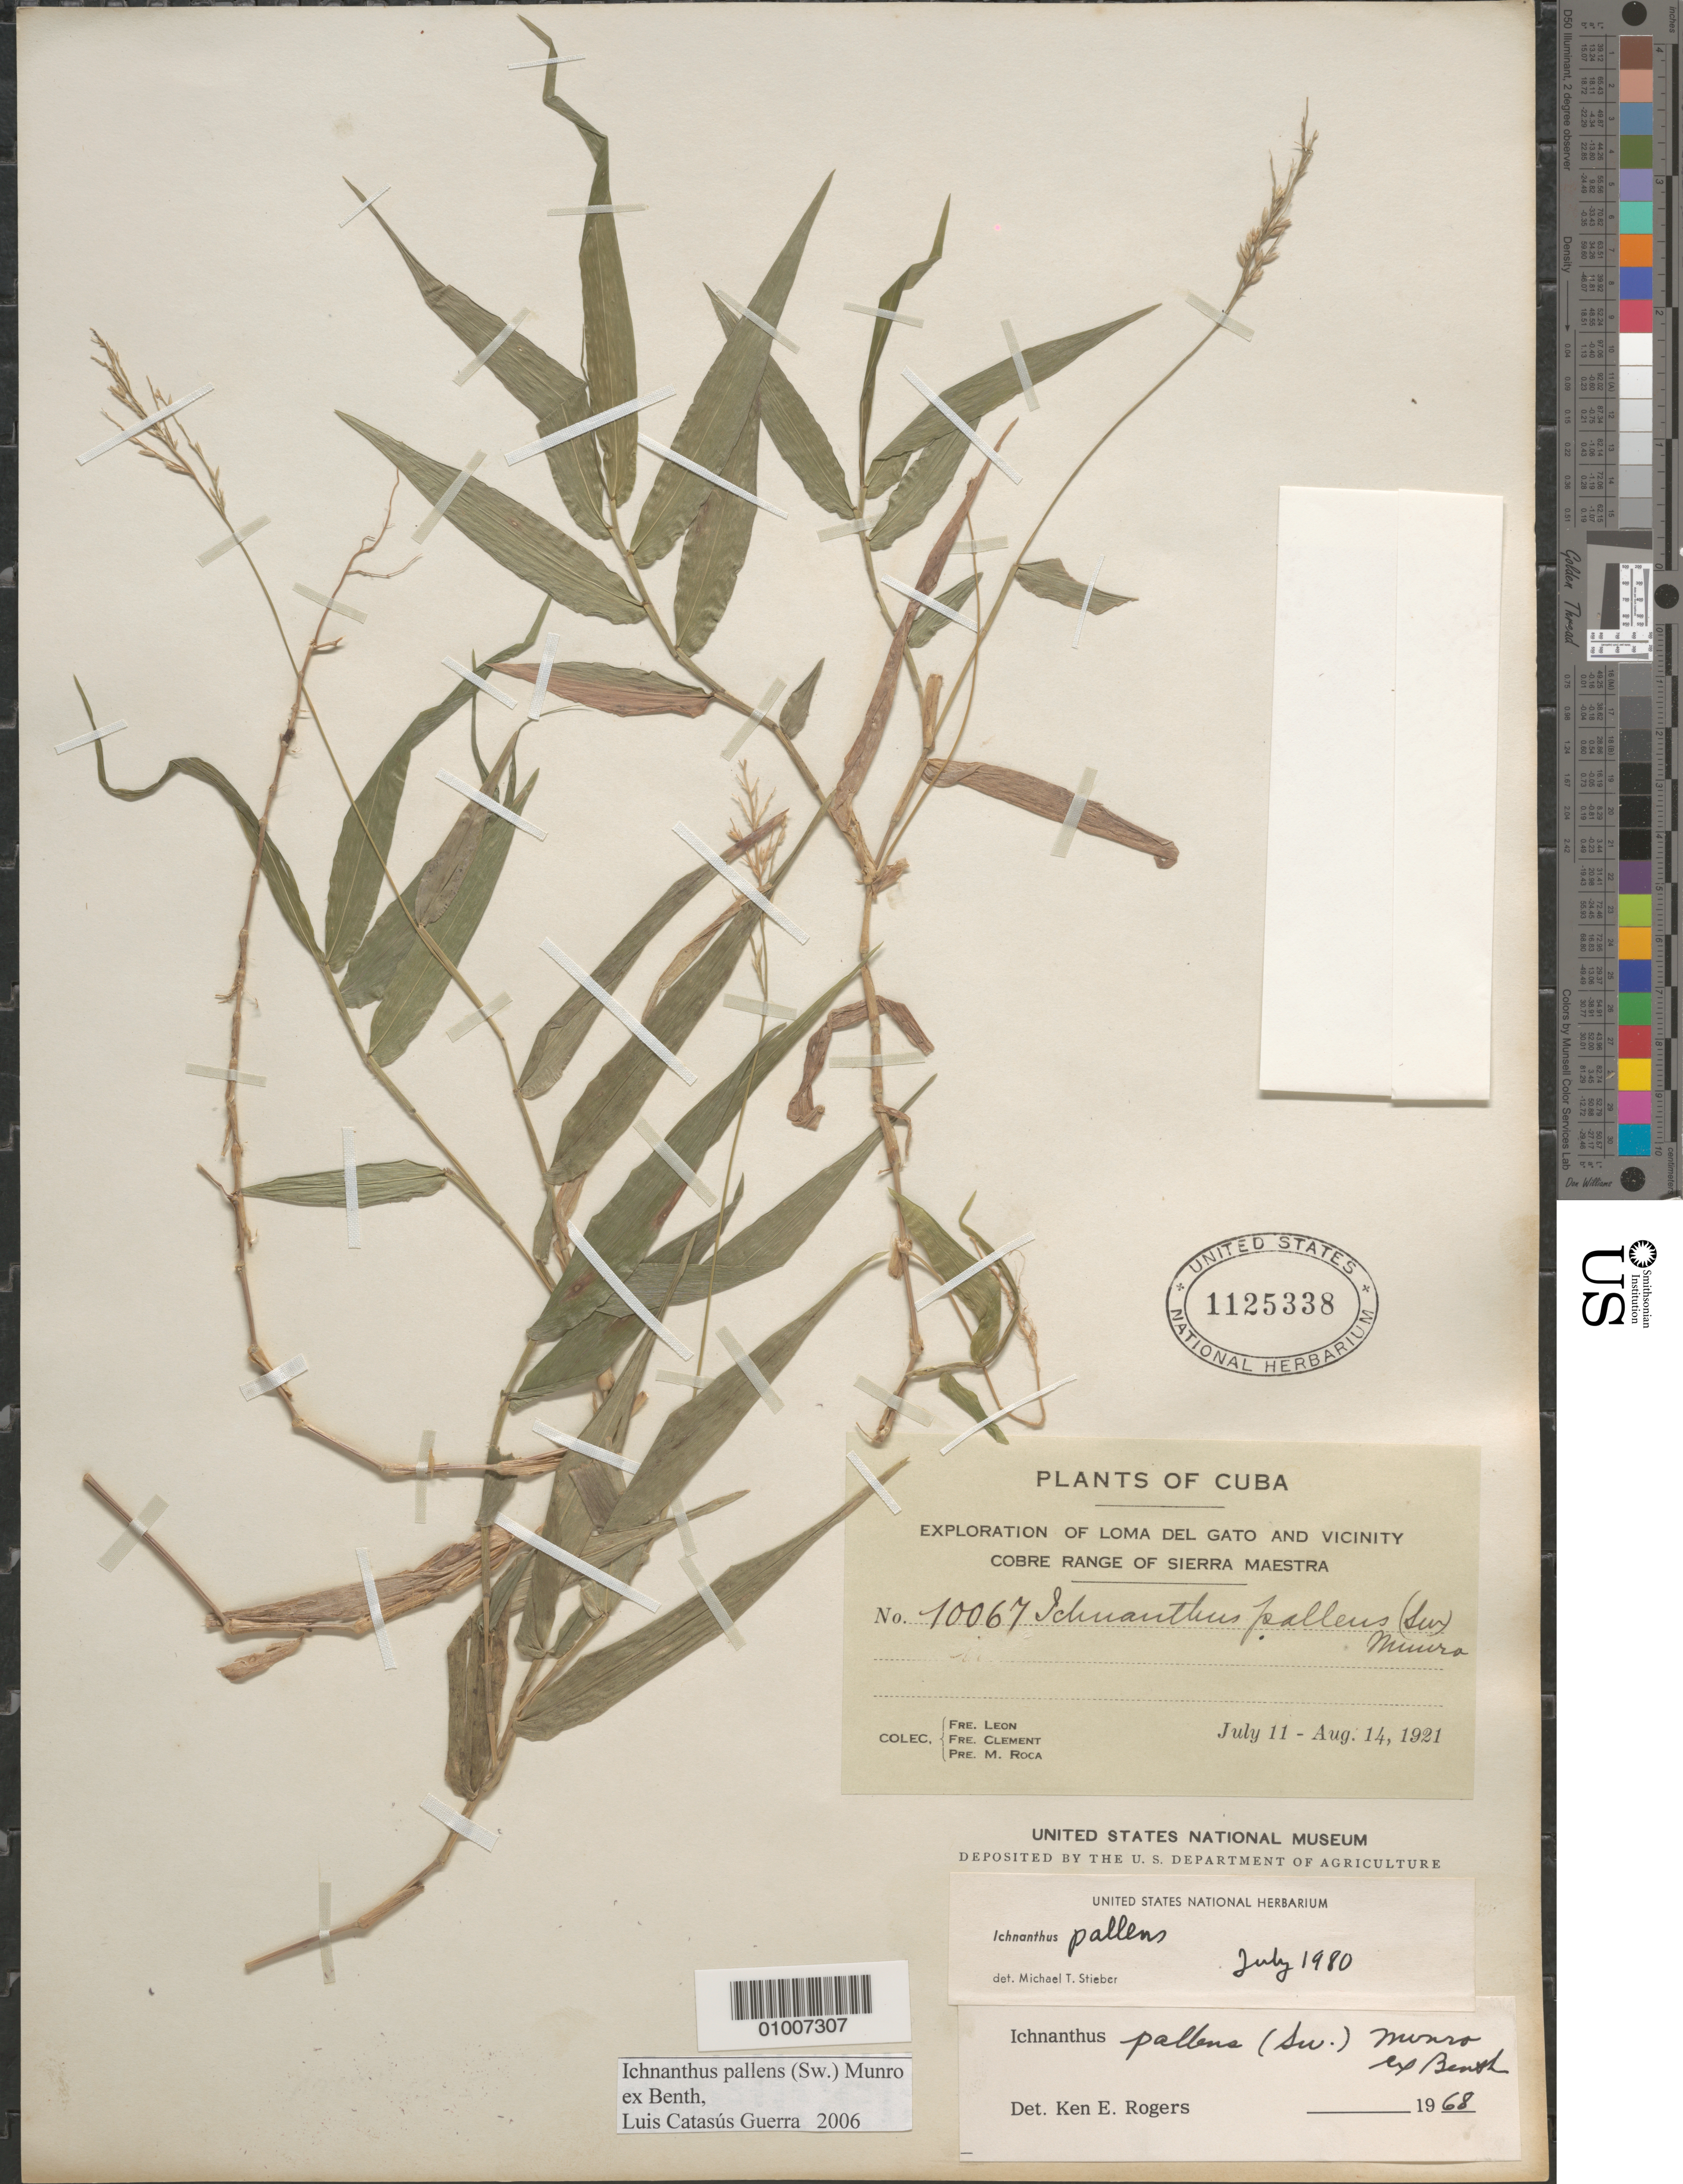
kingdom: Plantae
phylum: Tracheophyta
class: Liliopsida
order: Poales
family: Poaceae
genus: Ichnanthus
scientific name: Ichnanthus pallens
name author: (Sw.) Munro ex Benth.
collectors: Bro. León, B. Clement & M. Roca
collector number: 10067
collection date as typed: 11 Jul 1921 to 14 Aug 1921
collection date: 1921-07-11/1921-08-14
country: Cuba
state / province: Oriente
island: Cuba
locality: Loma del Gato/ vicinity cobre range of Sierra Maestra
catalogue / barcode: US 1125338